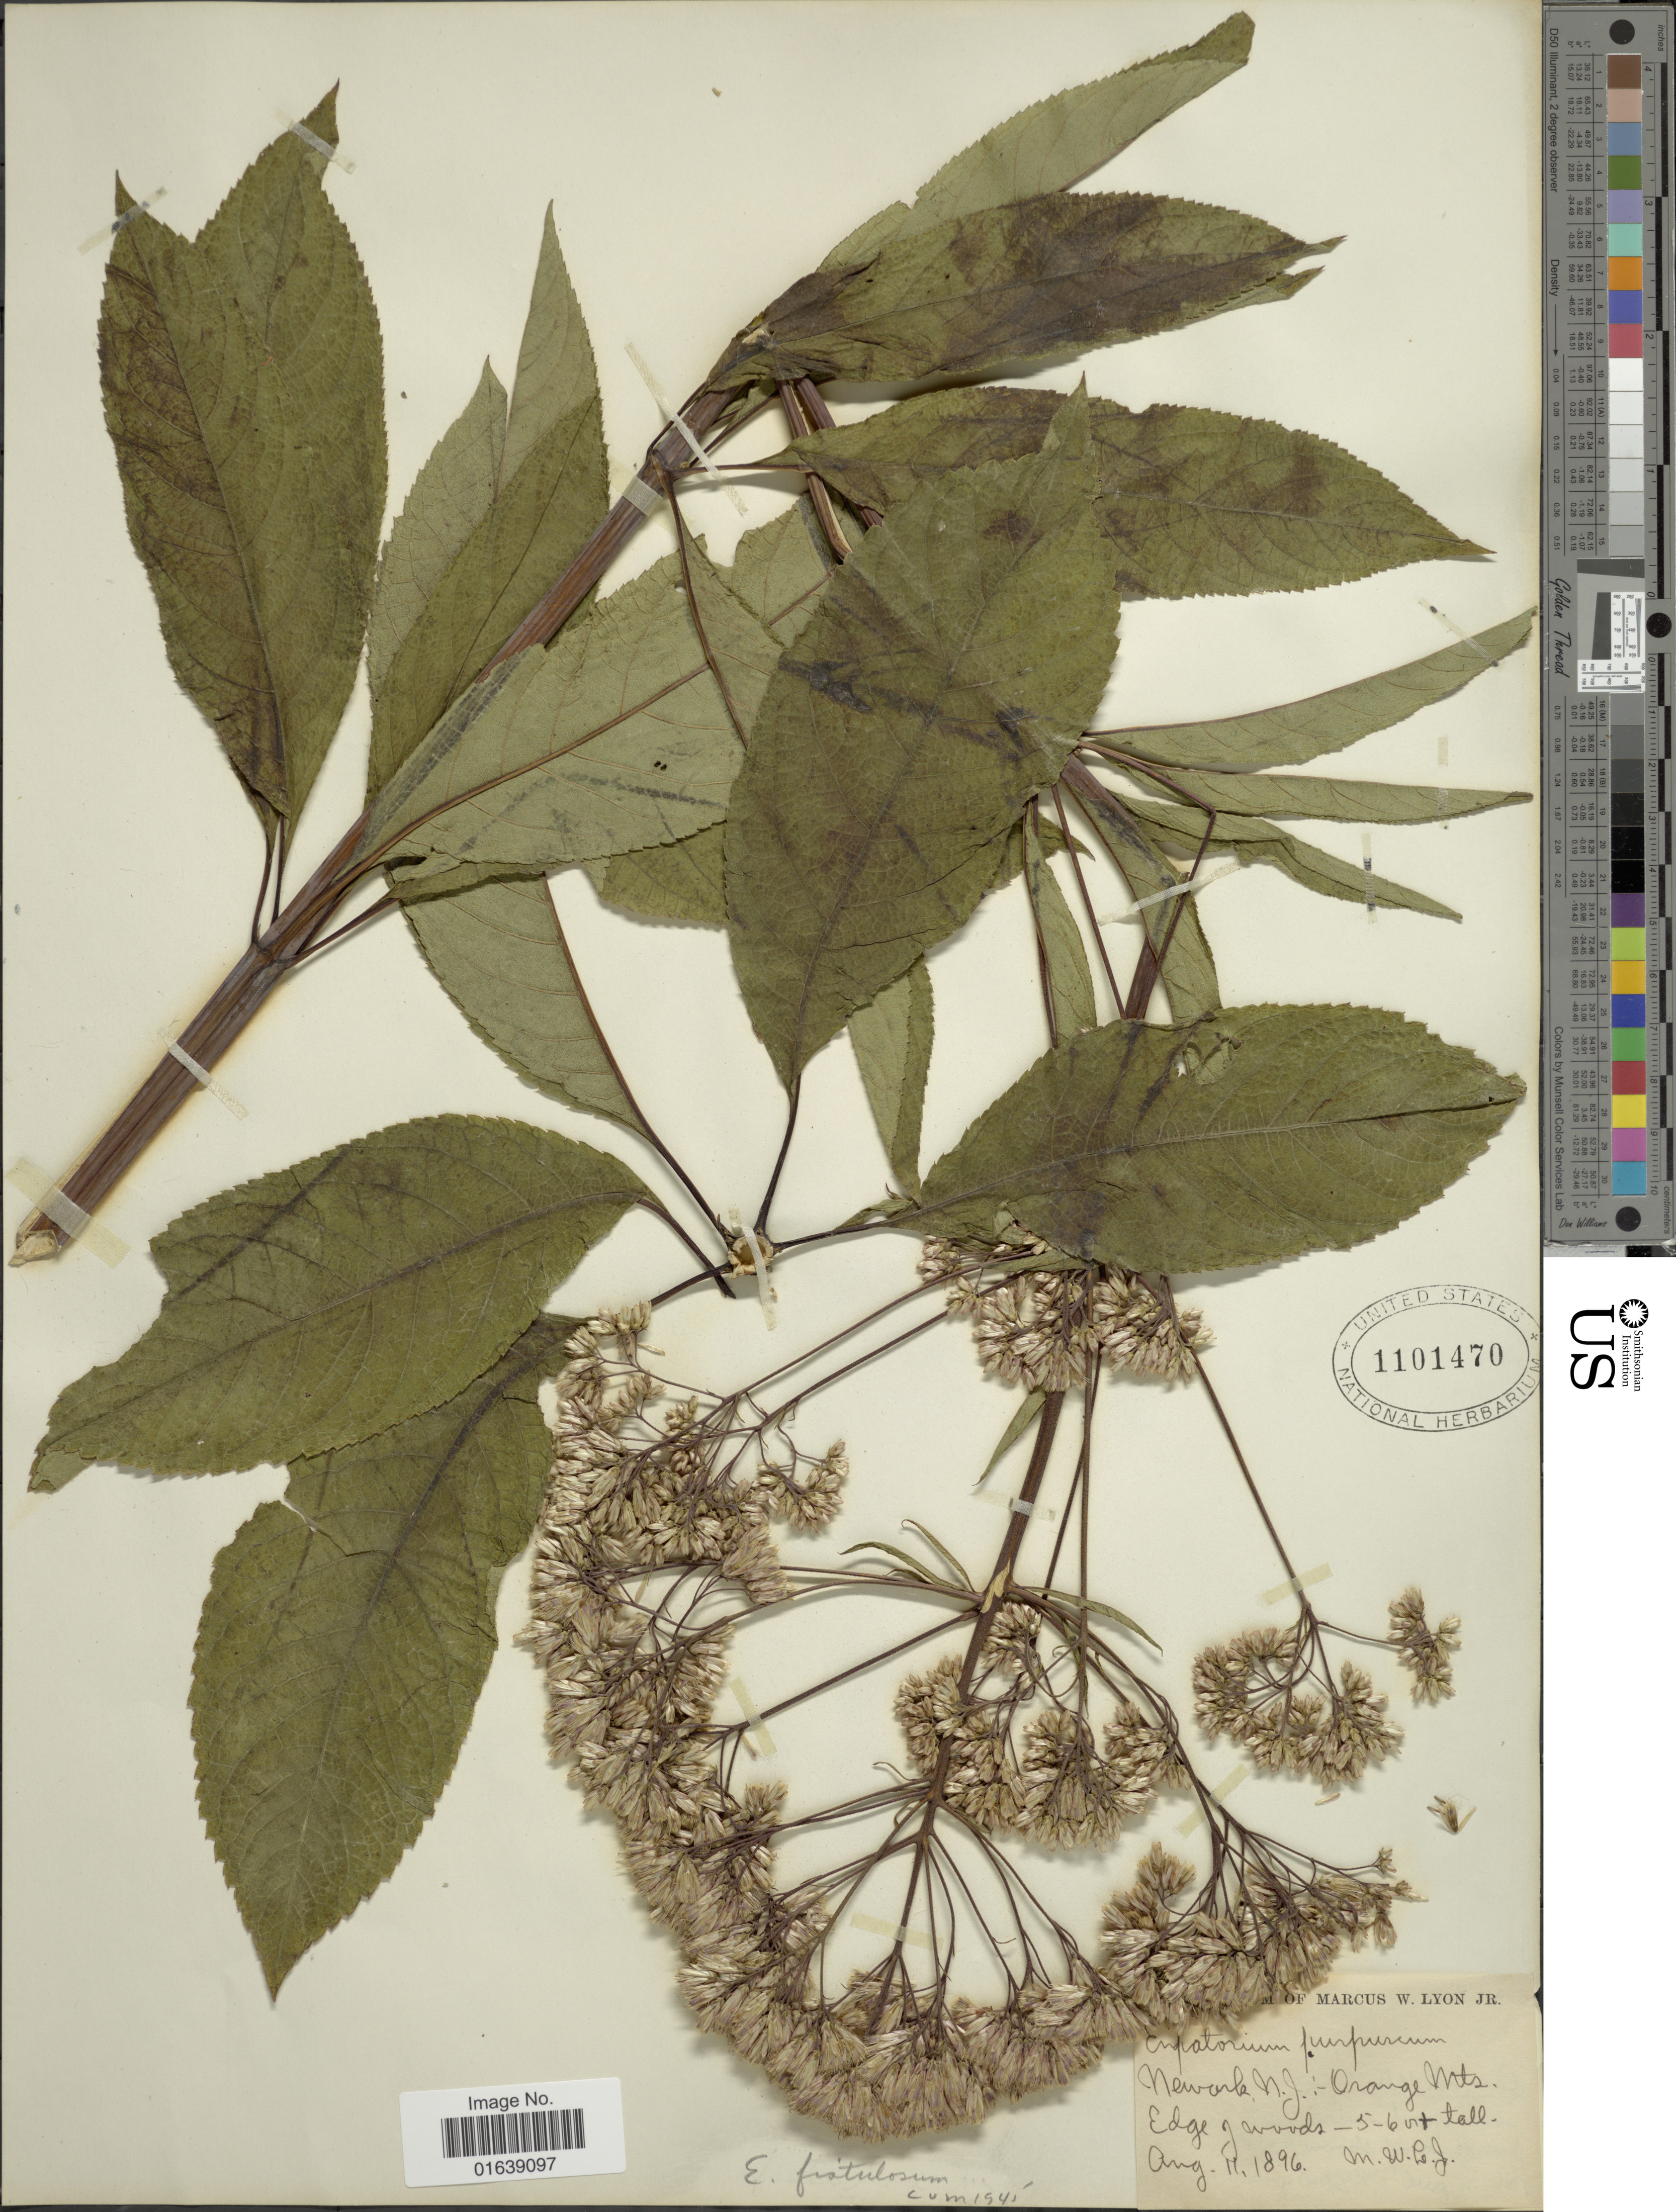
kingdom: Plantae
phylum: Tracheophyta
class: Magnoliopsida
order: Asterales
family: Asteraceae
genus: Eupatorium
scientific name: Eupatorium fistulosum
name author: Barratt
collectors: ex herb. Lyon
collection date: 1896-08-11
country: United States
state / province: New Jersey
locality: Newark NJ. Orange Mts. Edge of woods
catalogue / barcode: US 1101470